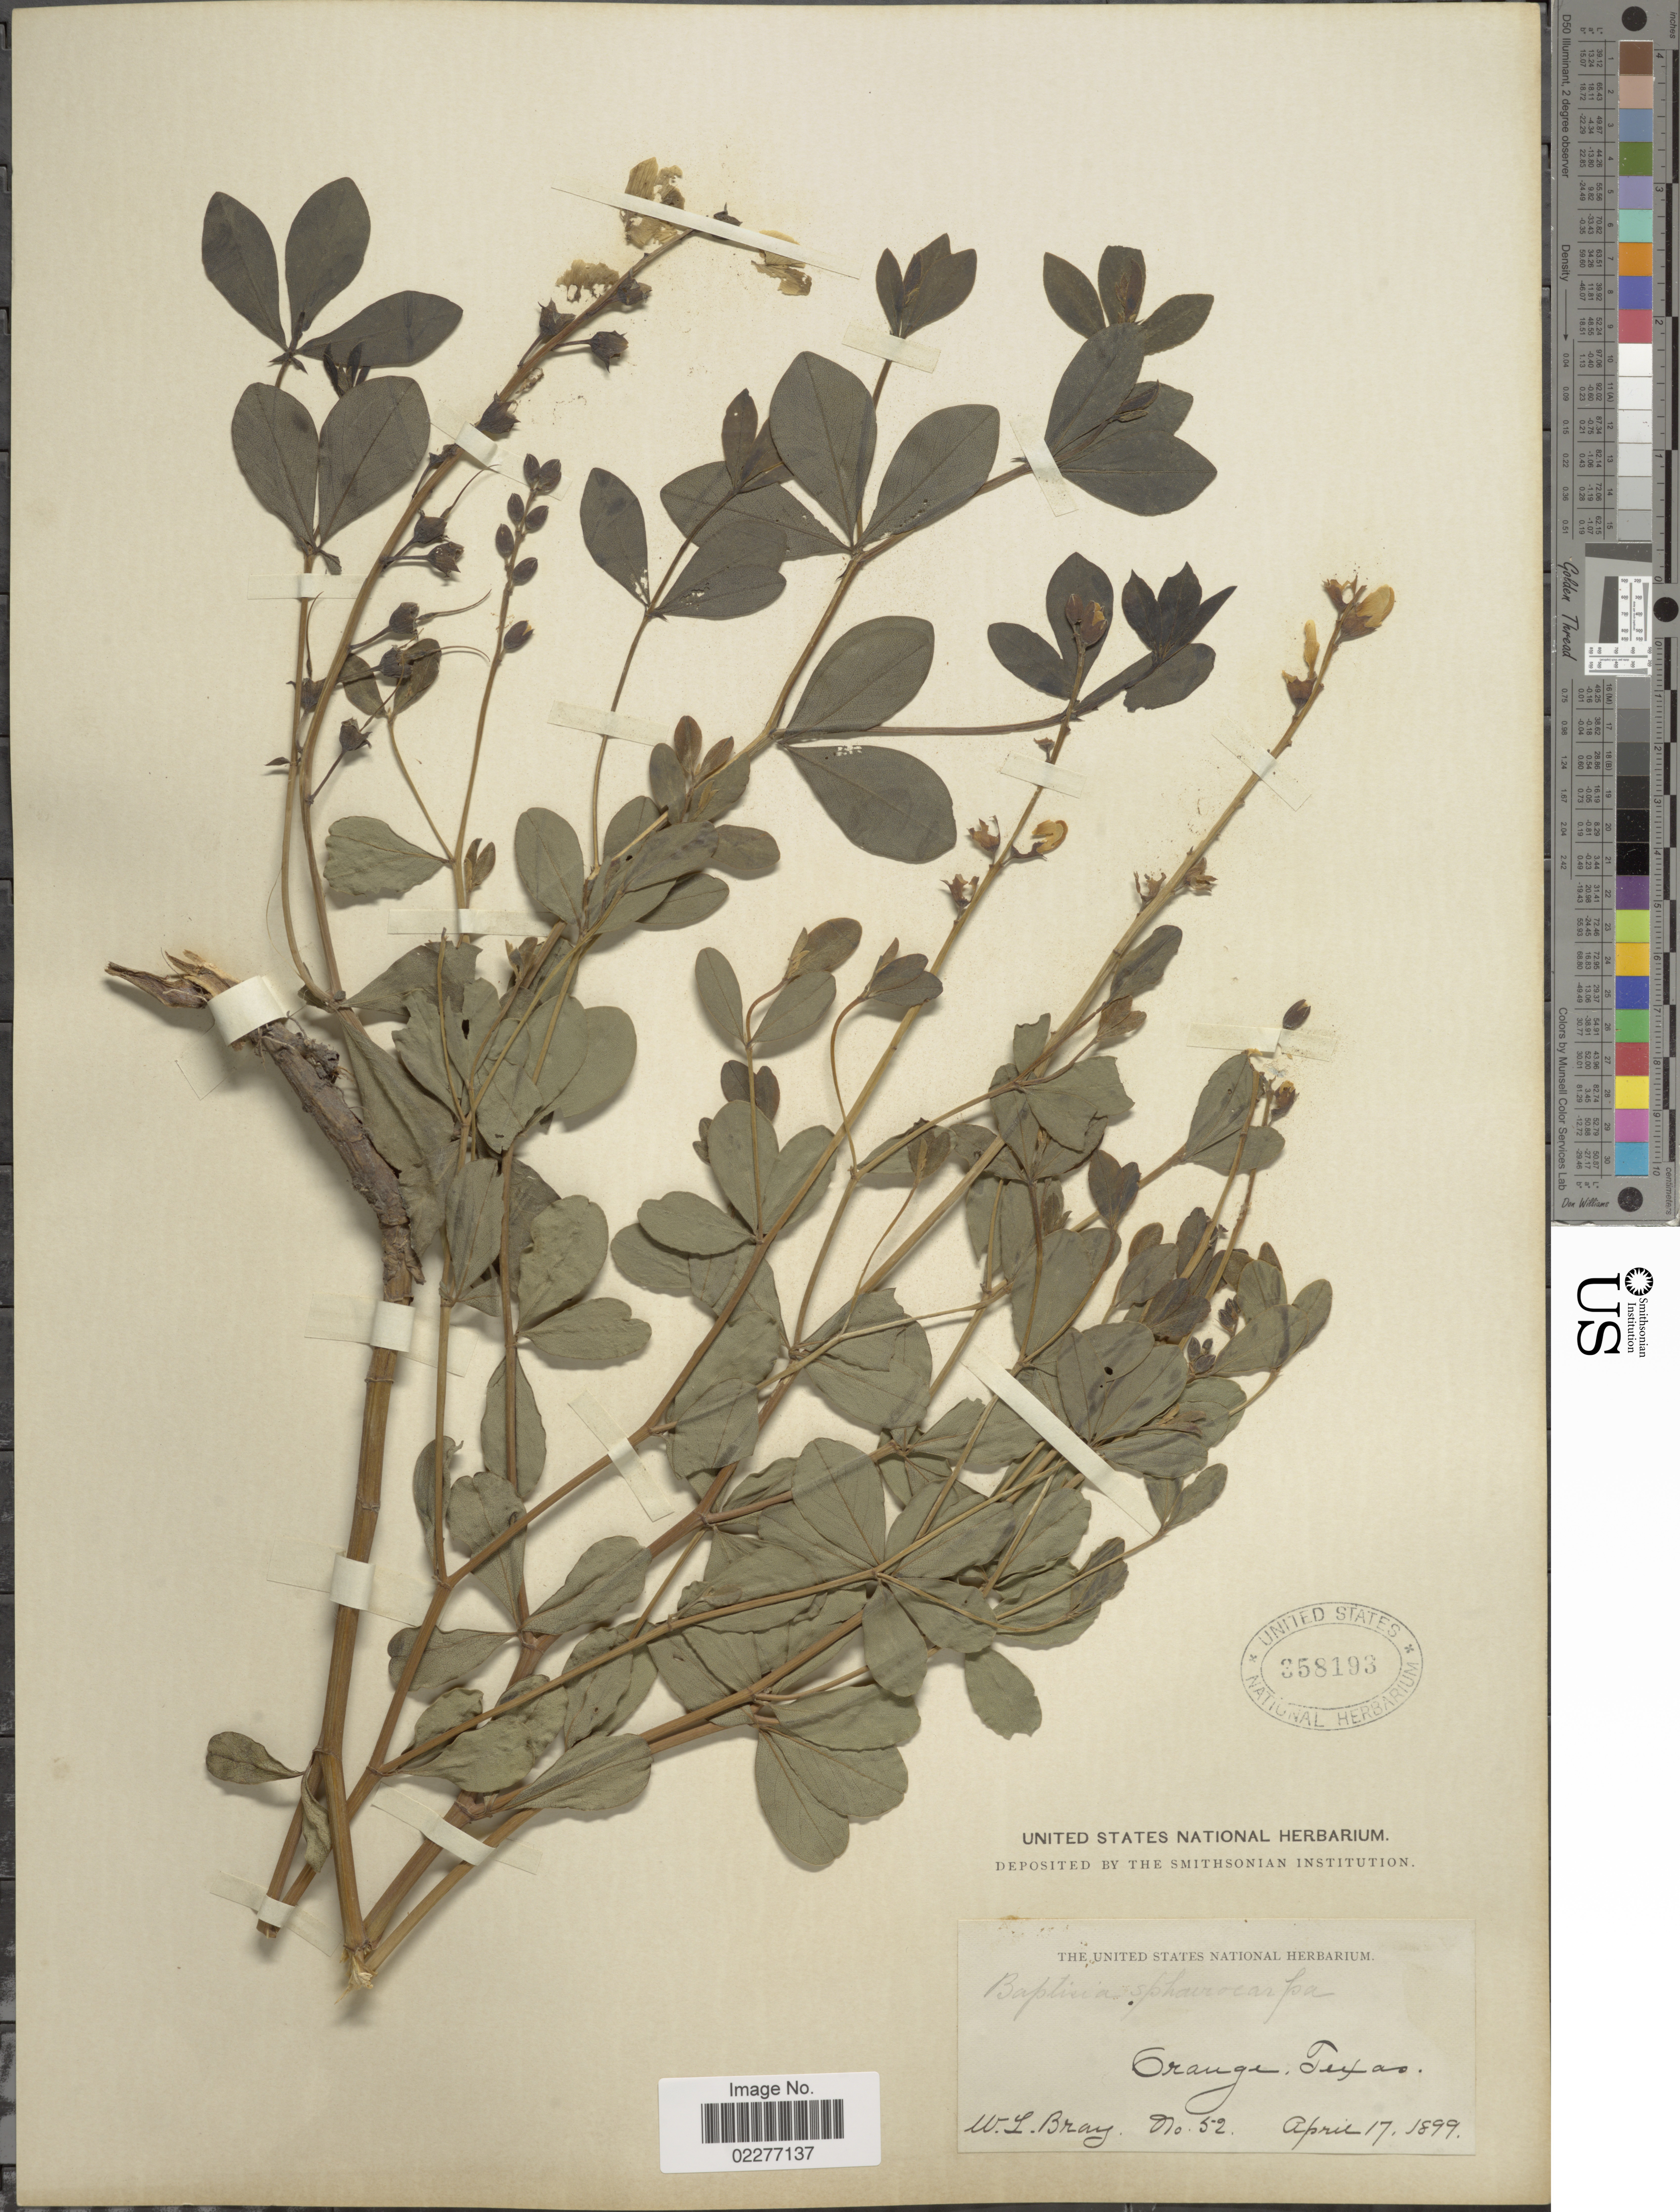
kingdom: Plantae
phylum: Tracheophyta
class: Magnoliopsida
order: Fabales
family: Fabaceae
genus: Baptisia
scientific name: Baptisia viridis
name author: Larisey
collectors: W. L. Bray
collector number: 52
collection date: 1899-04-17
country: United States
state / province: Texas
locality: Orange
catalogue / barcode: US 358193